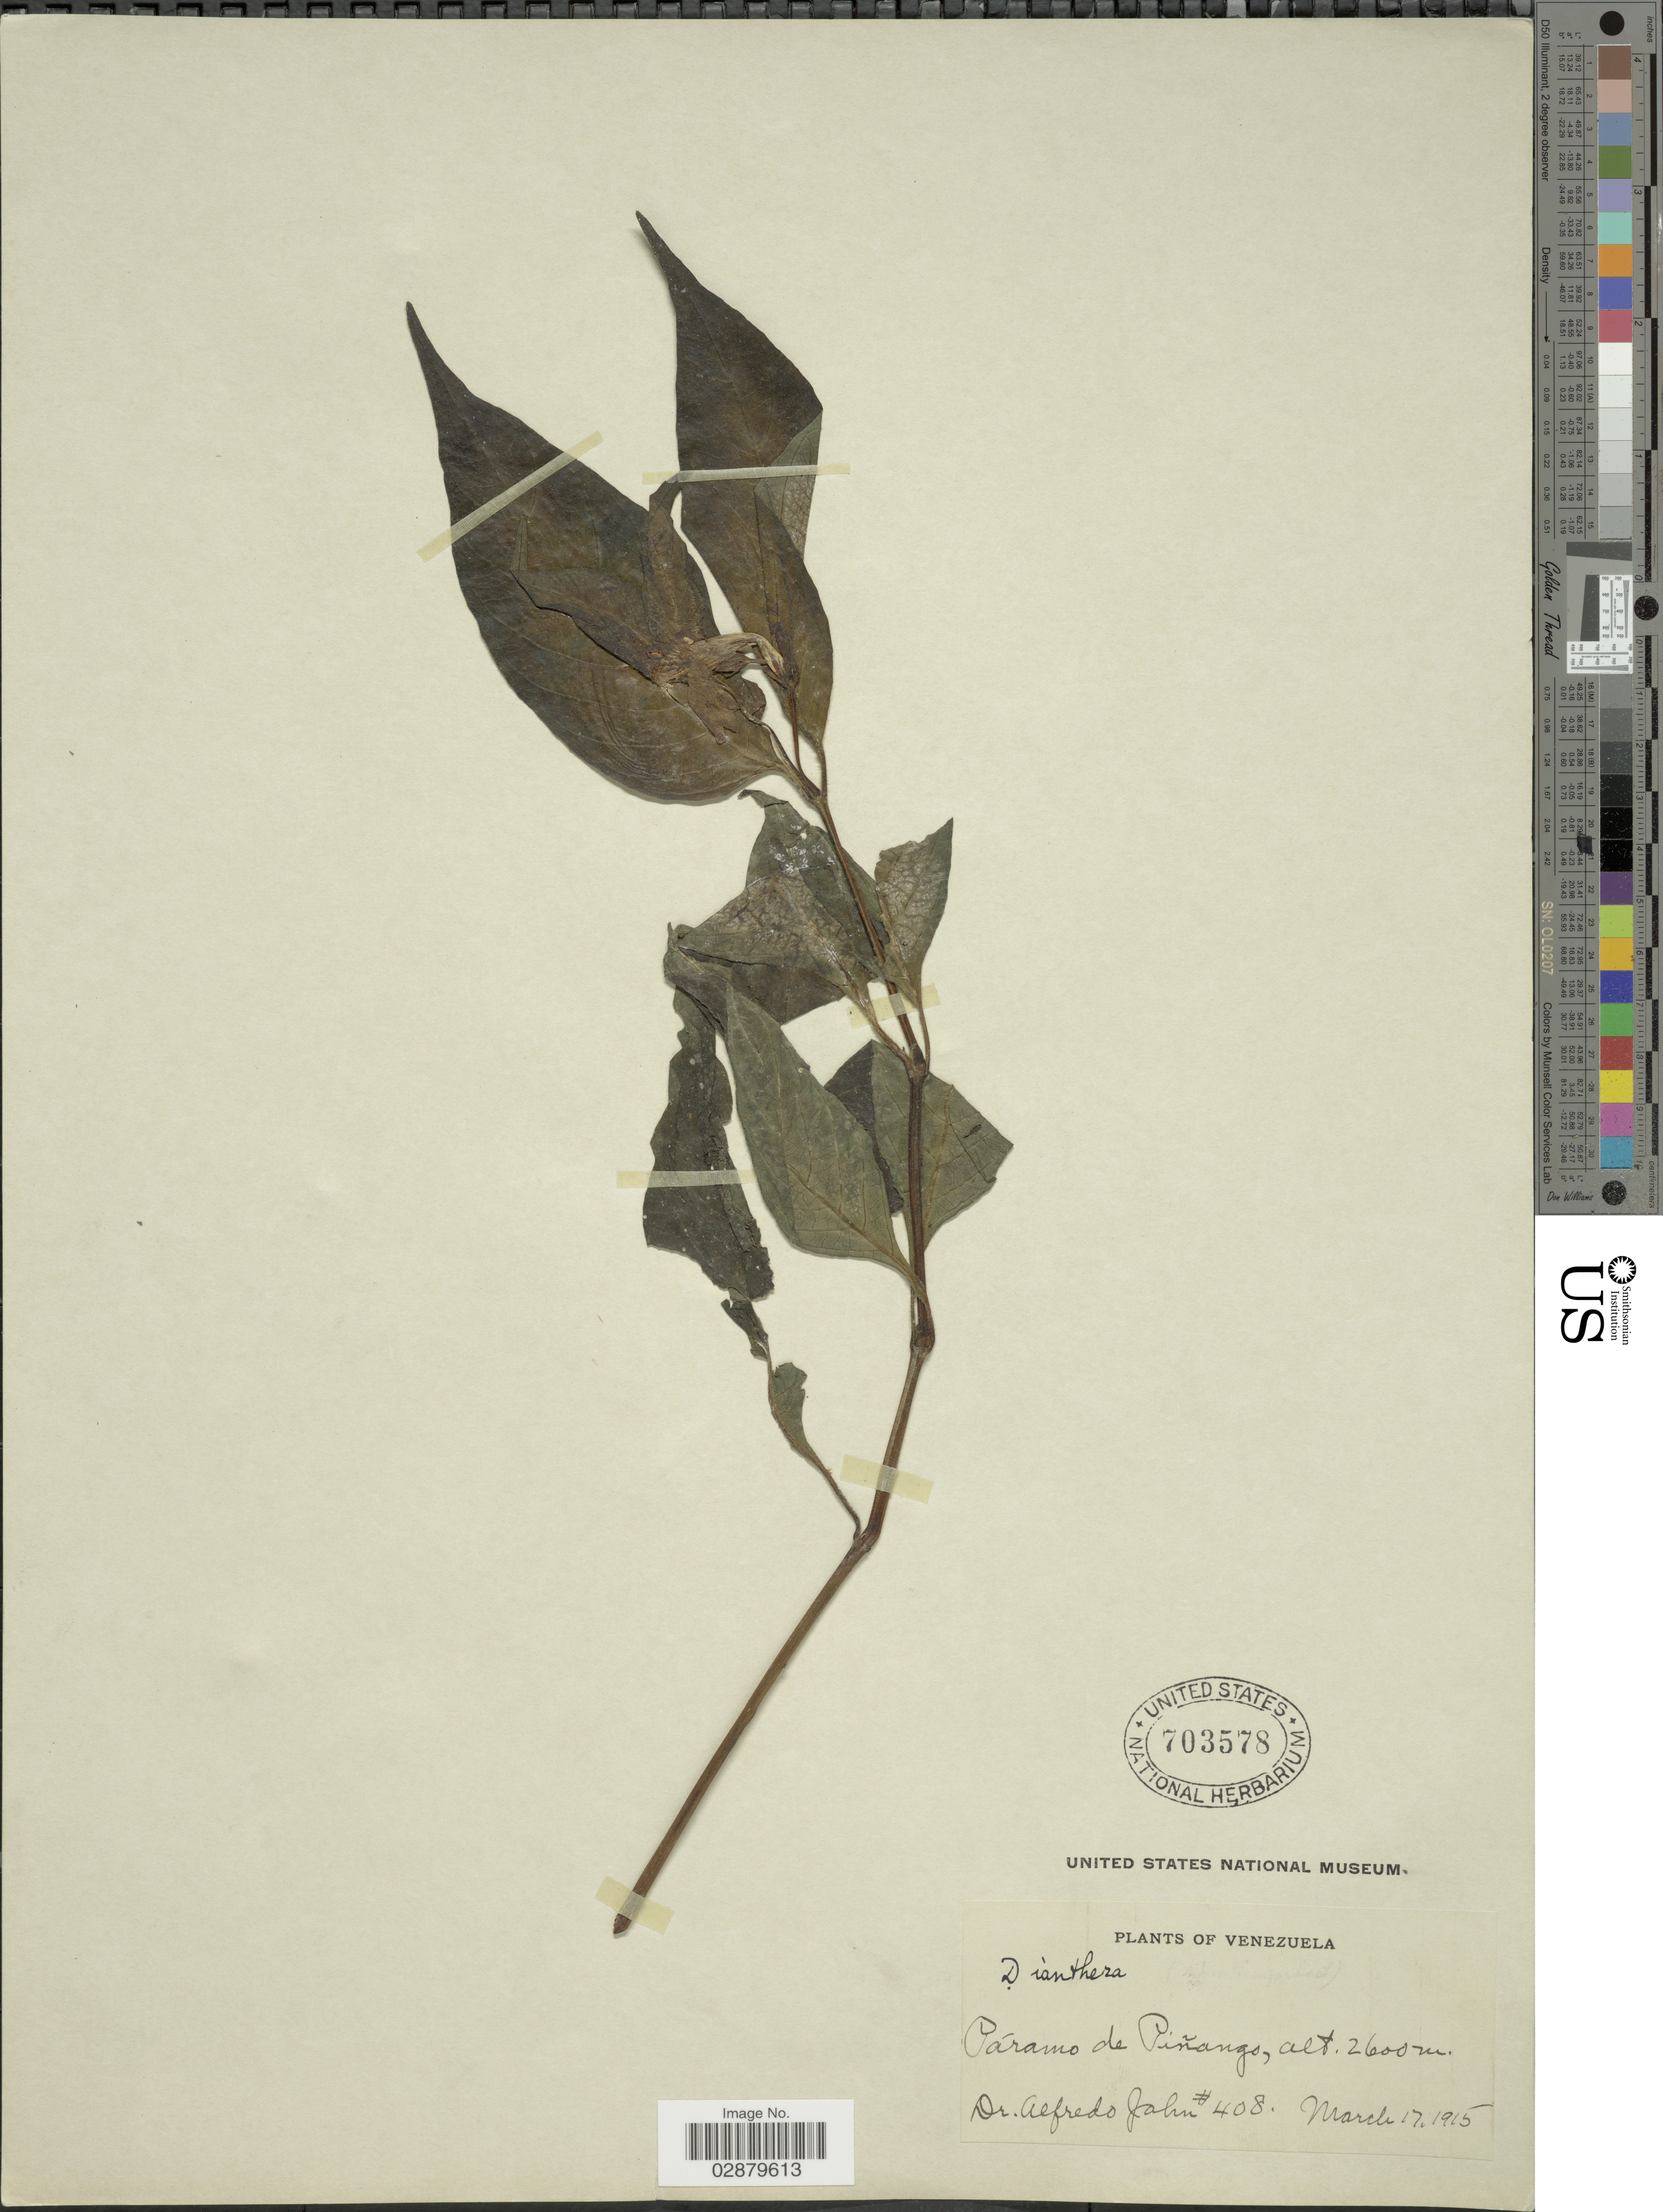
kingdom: Plantae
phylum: Tracheophyta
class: Magnoliopsida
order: Lamiales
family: Acanthaceae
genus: Justicia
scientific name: Justicia lindaviana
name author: Leonard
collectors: A. Jahn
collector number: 408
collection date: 1915-03-17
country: Venezuela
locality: Páramo de Piñango.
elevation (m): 2600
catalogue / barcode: US 703578